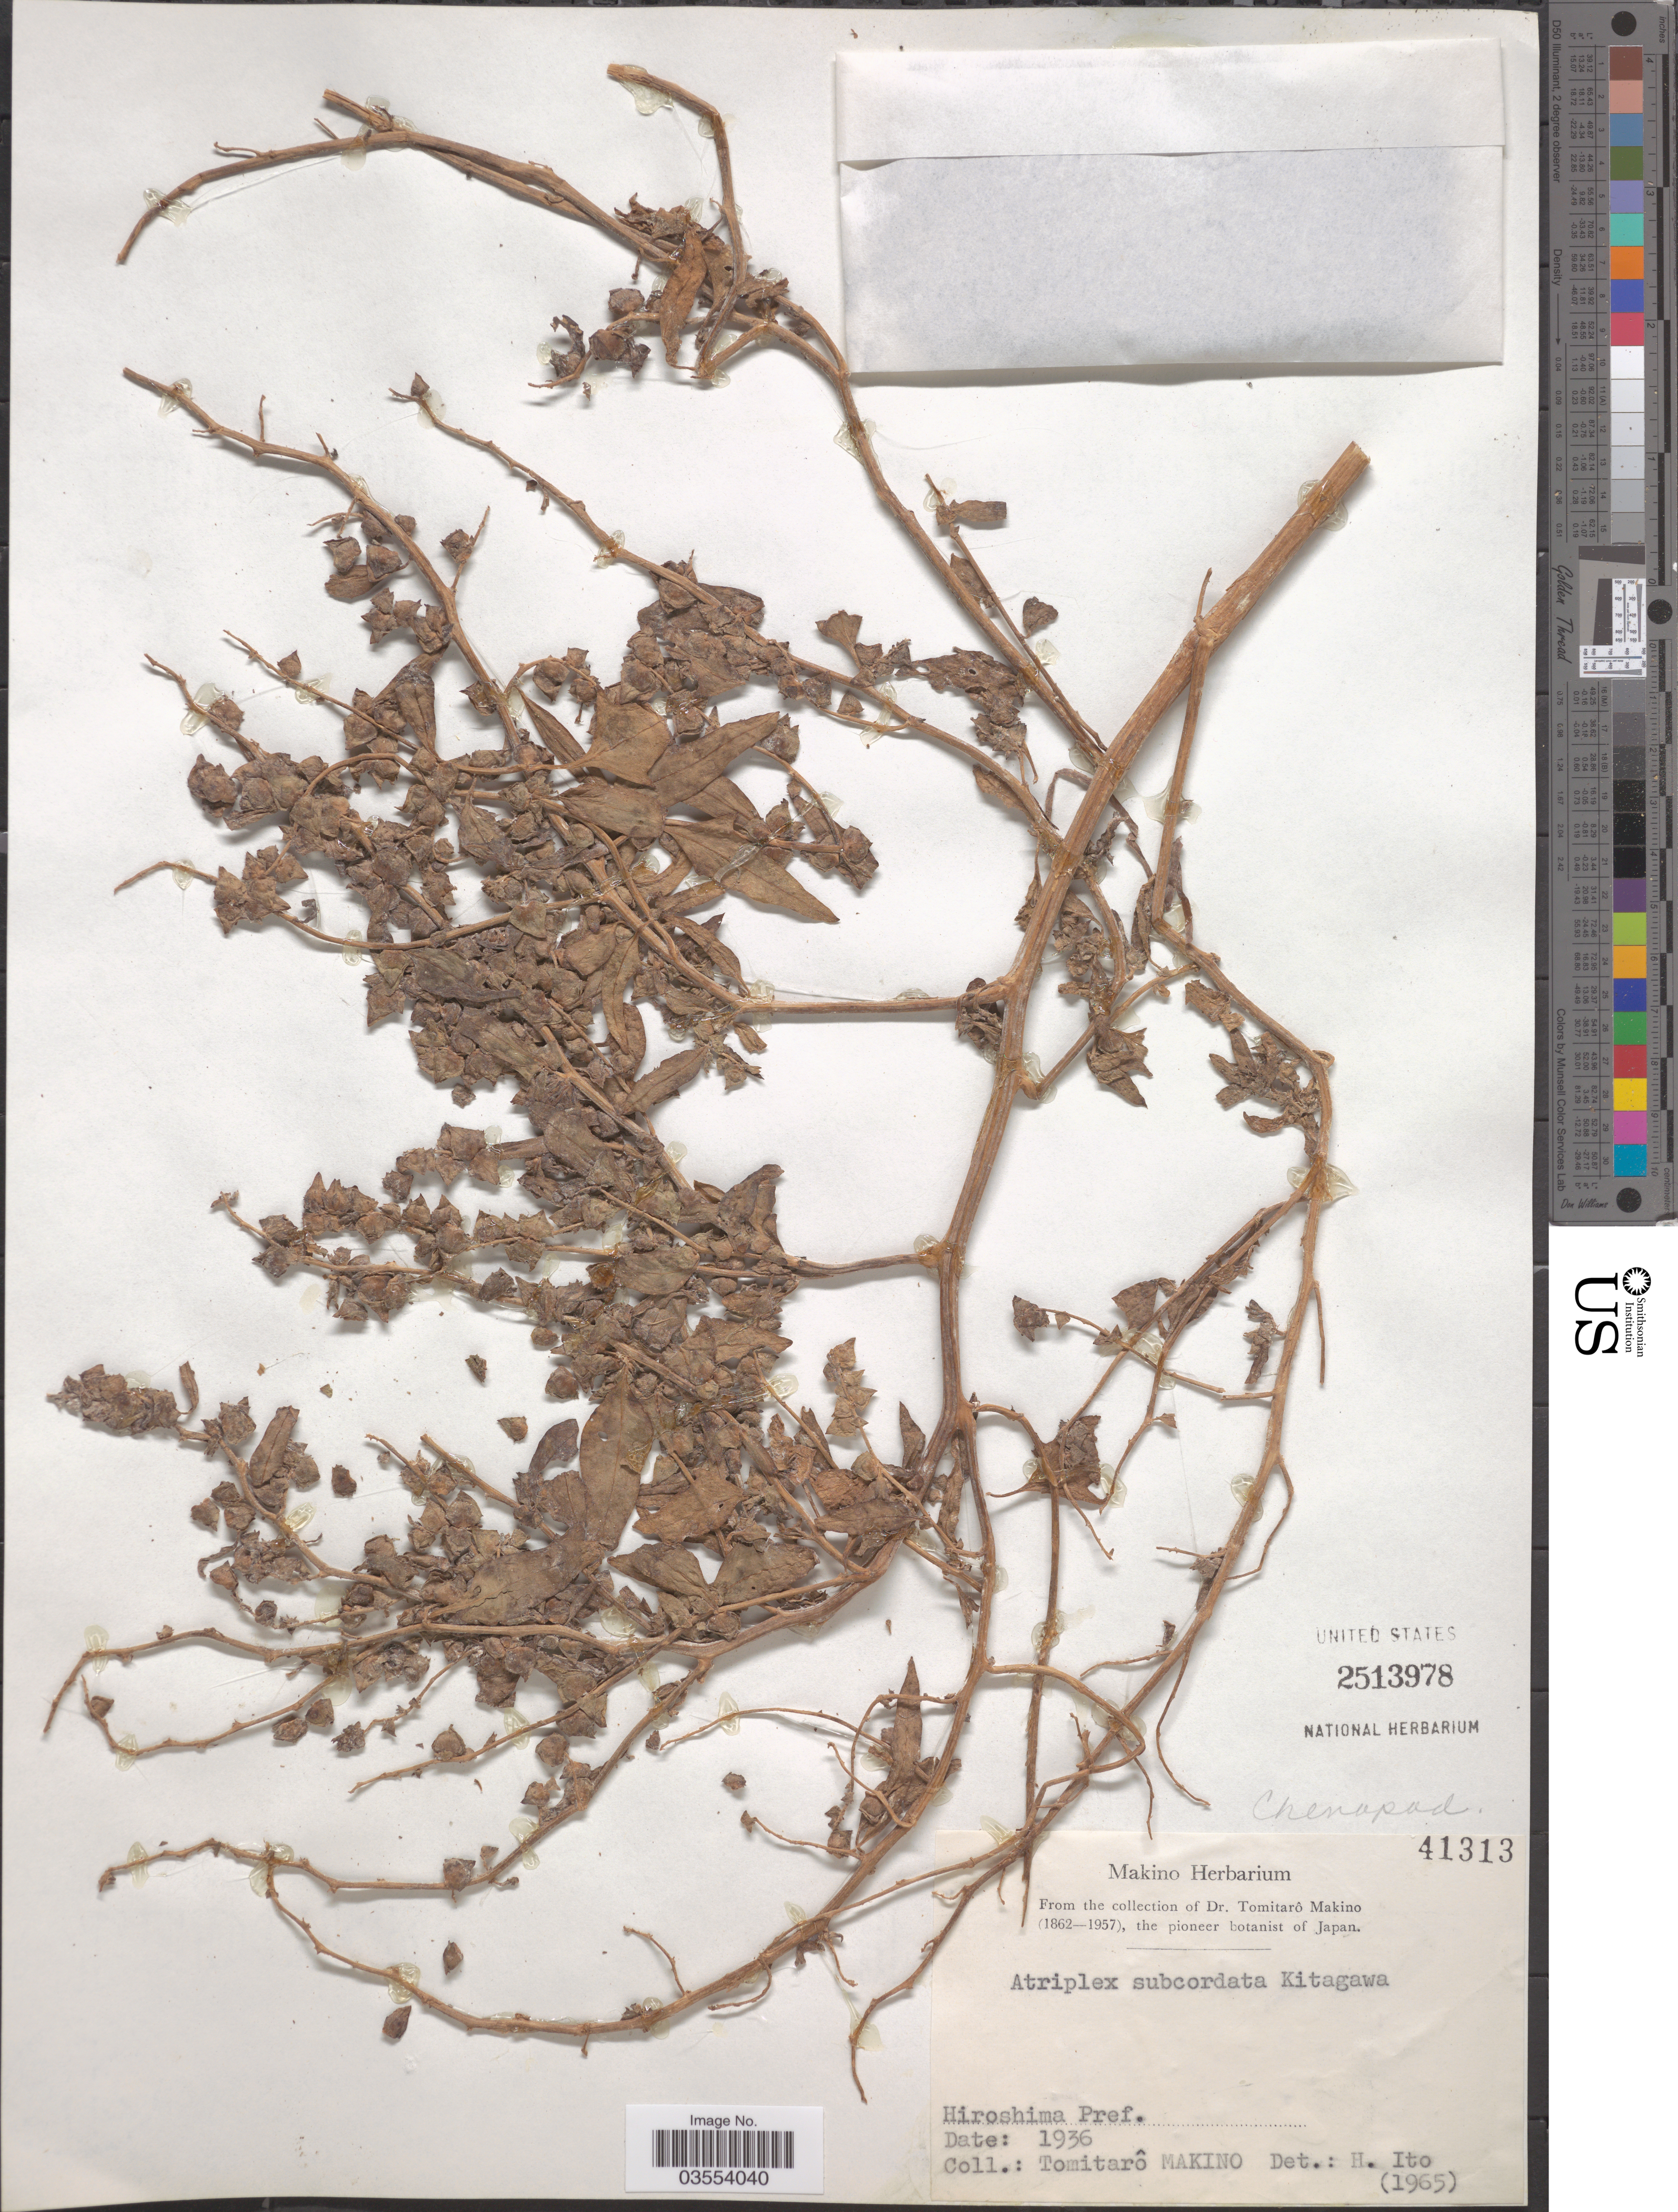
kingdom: Plantae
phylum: Tracheophyta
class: Magnoliopsida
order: Caryophyllales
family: Amaranthaceae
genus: Atriplex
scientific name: Atriplex subcordata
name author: Kitag.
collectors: T. Makino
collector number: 41313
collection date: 1936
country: Japan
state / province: Hirosima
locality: Hiroshima Pref.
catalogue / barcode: US 2513978